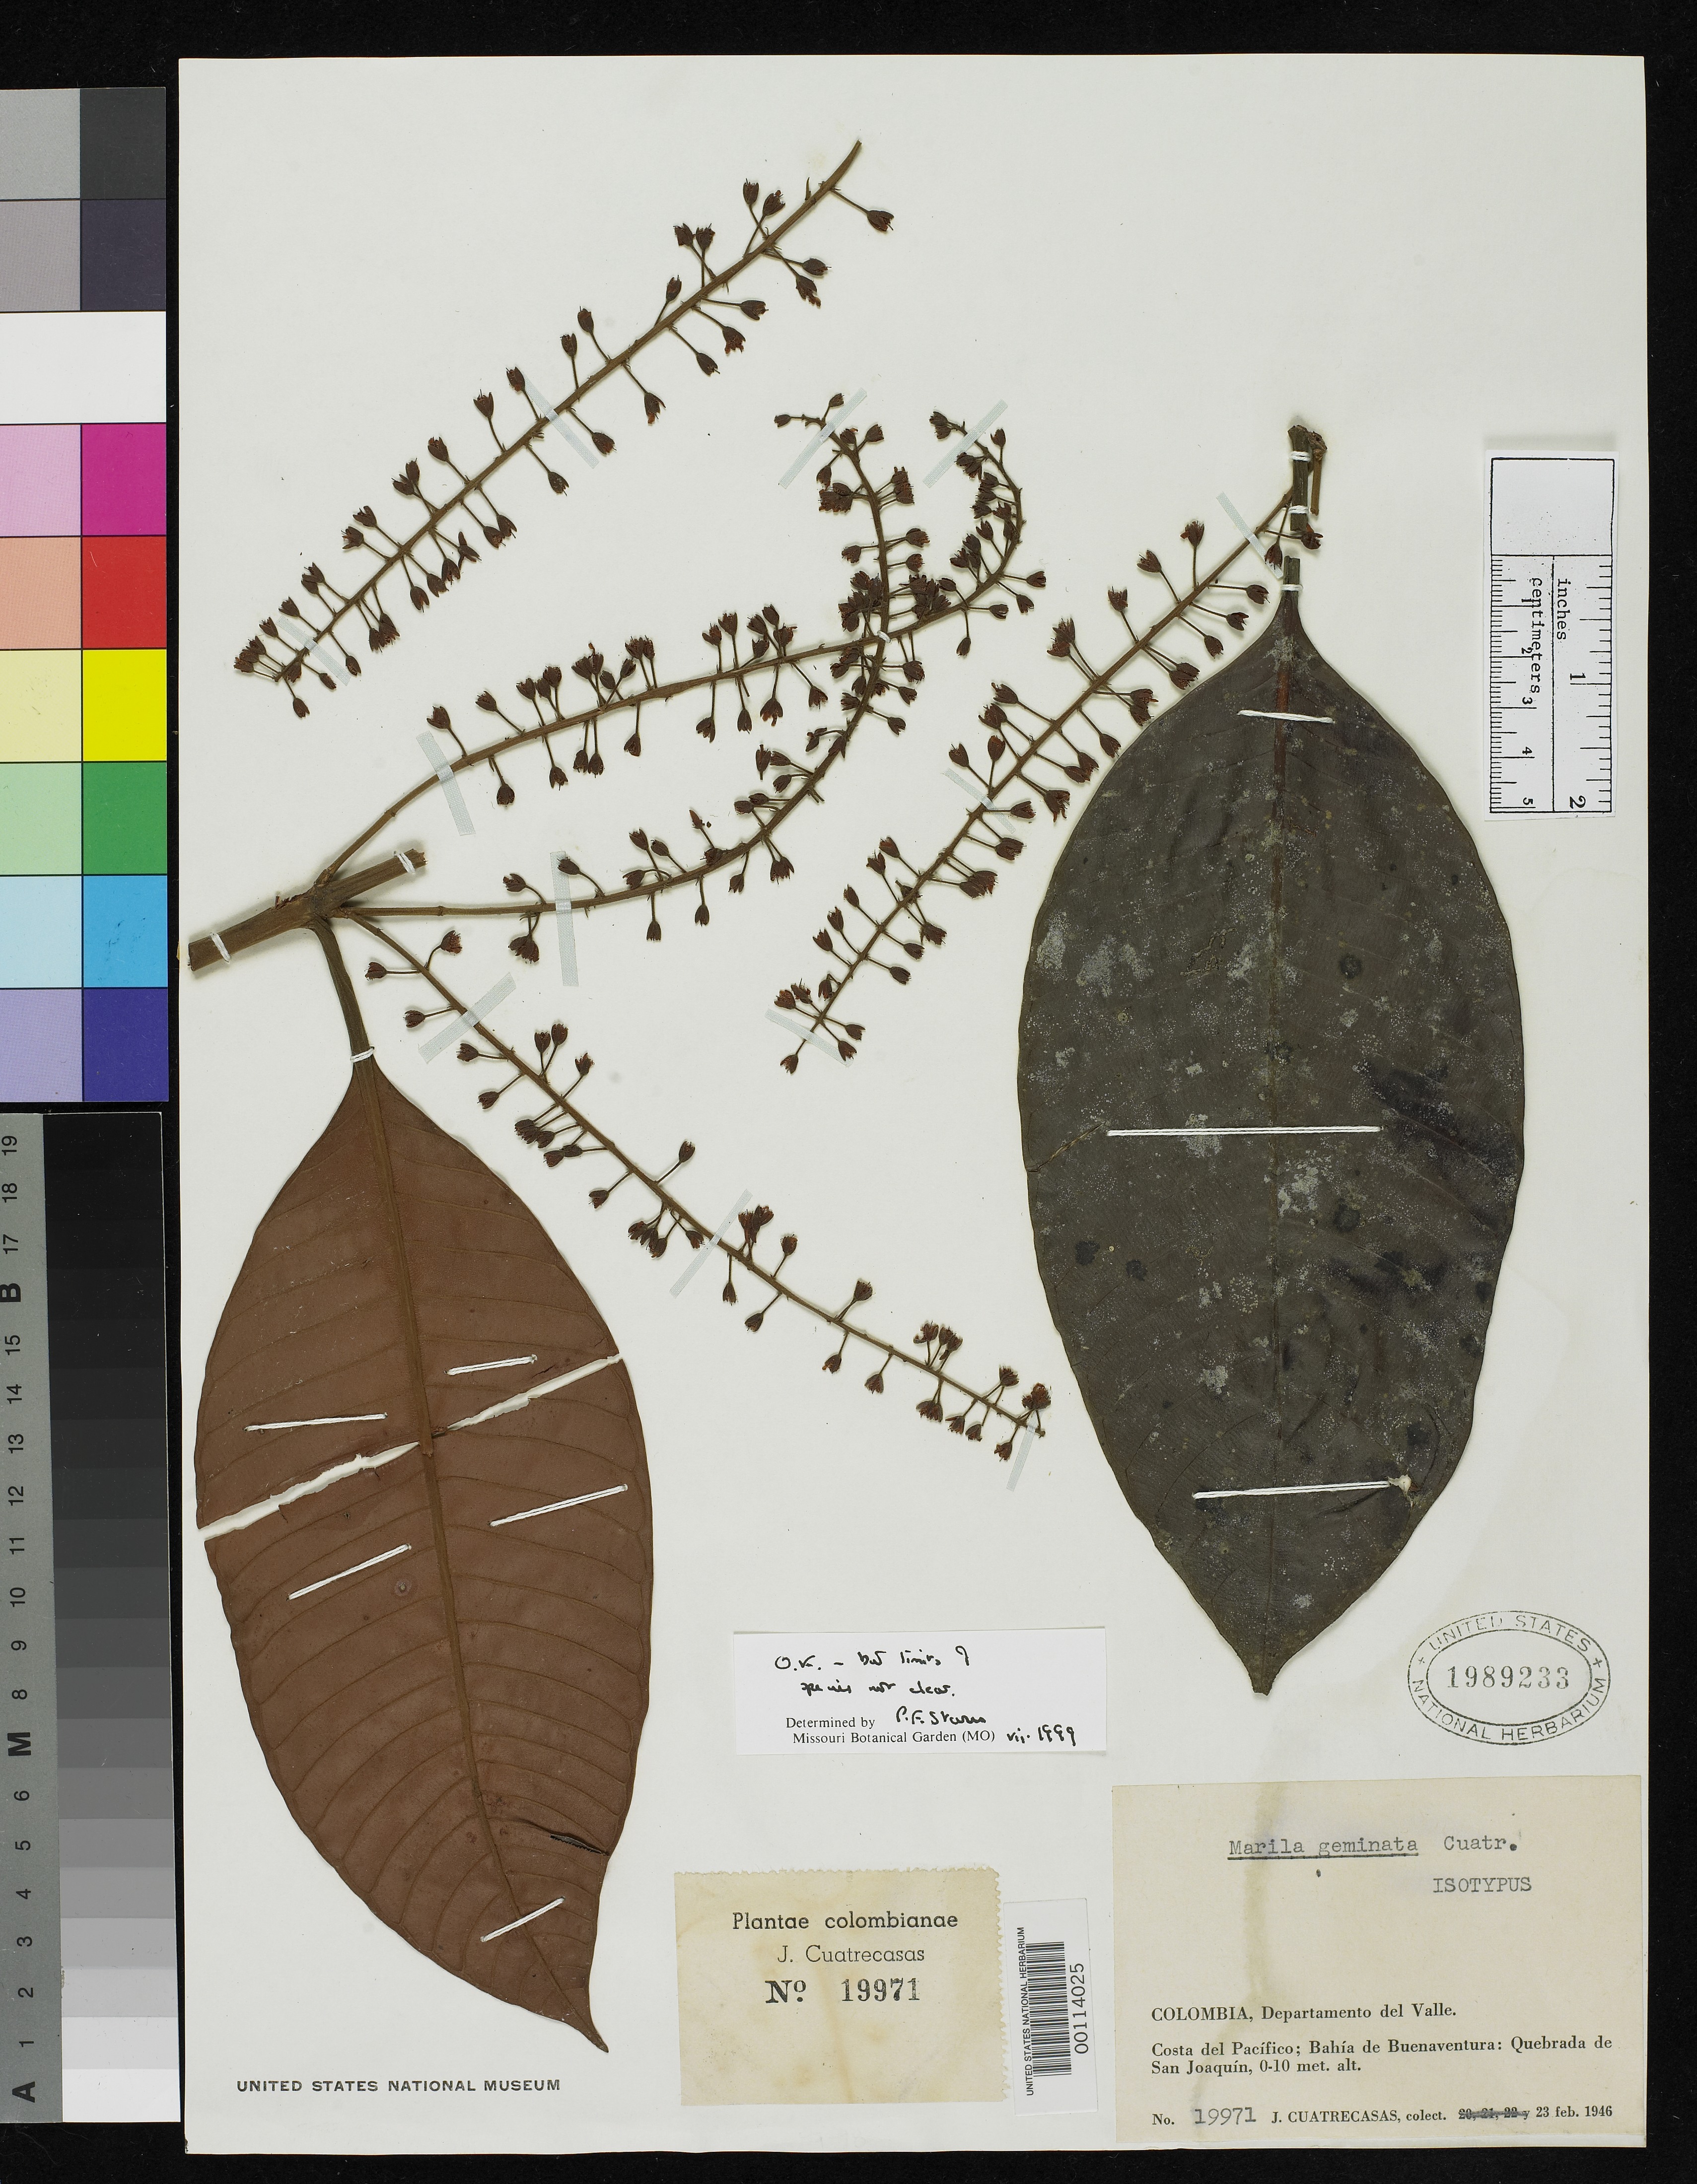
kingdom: Plantae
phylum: Tracheophyta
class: Magnoliopsida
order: Malpighiales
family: Calophyllaceae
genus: Marila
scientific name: Marila geminata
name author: Cuatrec.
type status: Isotype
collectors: J. Cuatrecasas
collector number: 19971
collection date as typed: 23 Feb 1946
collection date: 1946-02-23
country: Colombia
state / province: Valle del Cauca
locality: Bahia de Buena Ventura, Quebrada de San Joaquin.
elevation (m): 0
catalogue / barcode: US 1989233